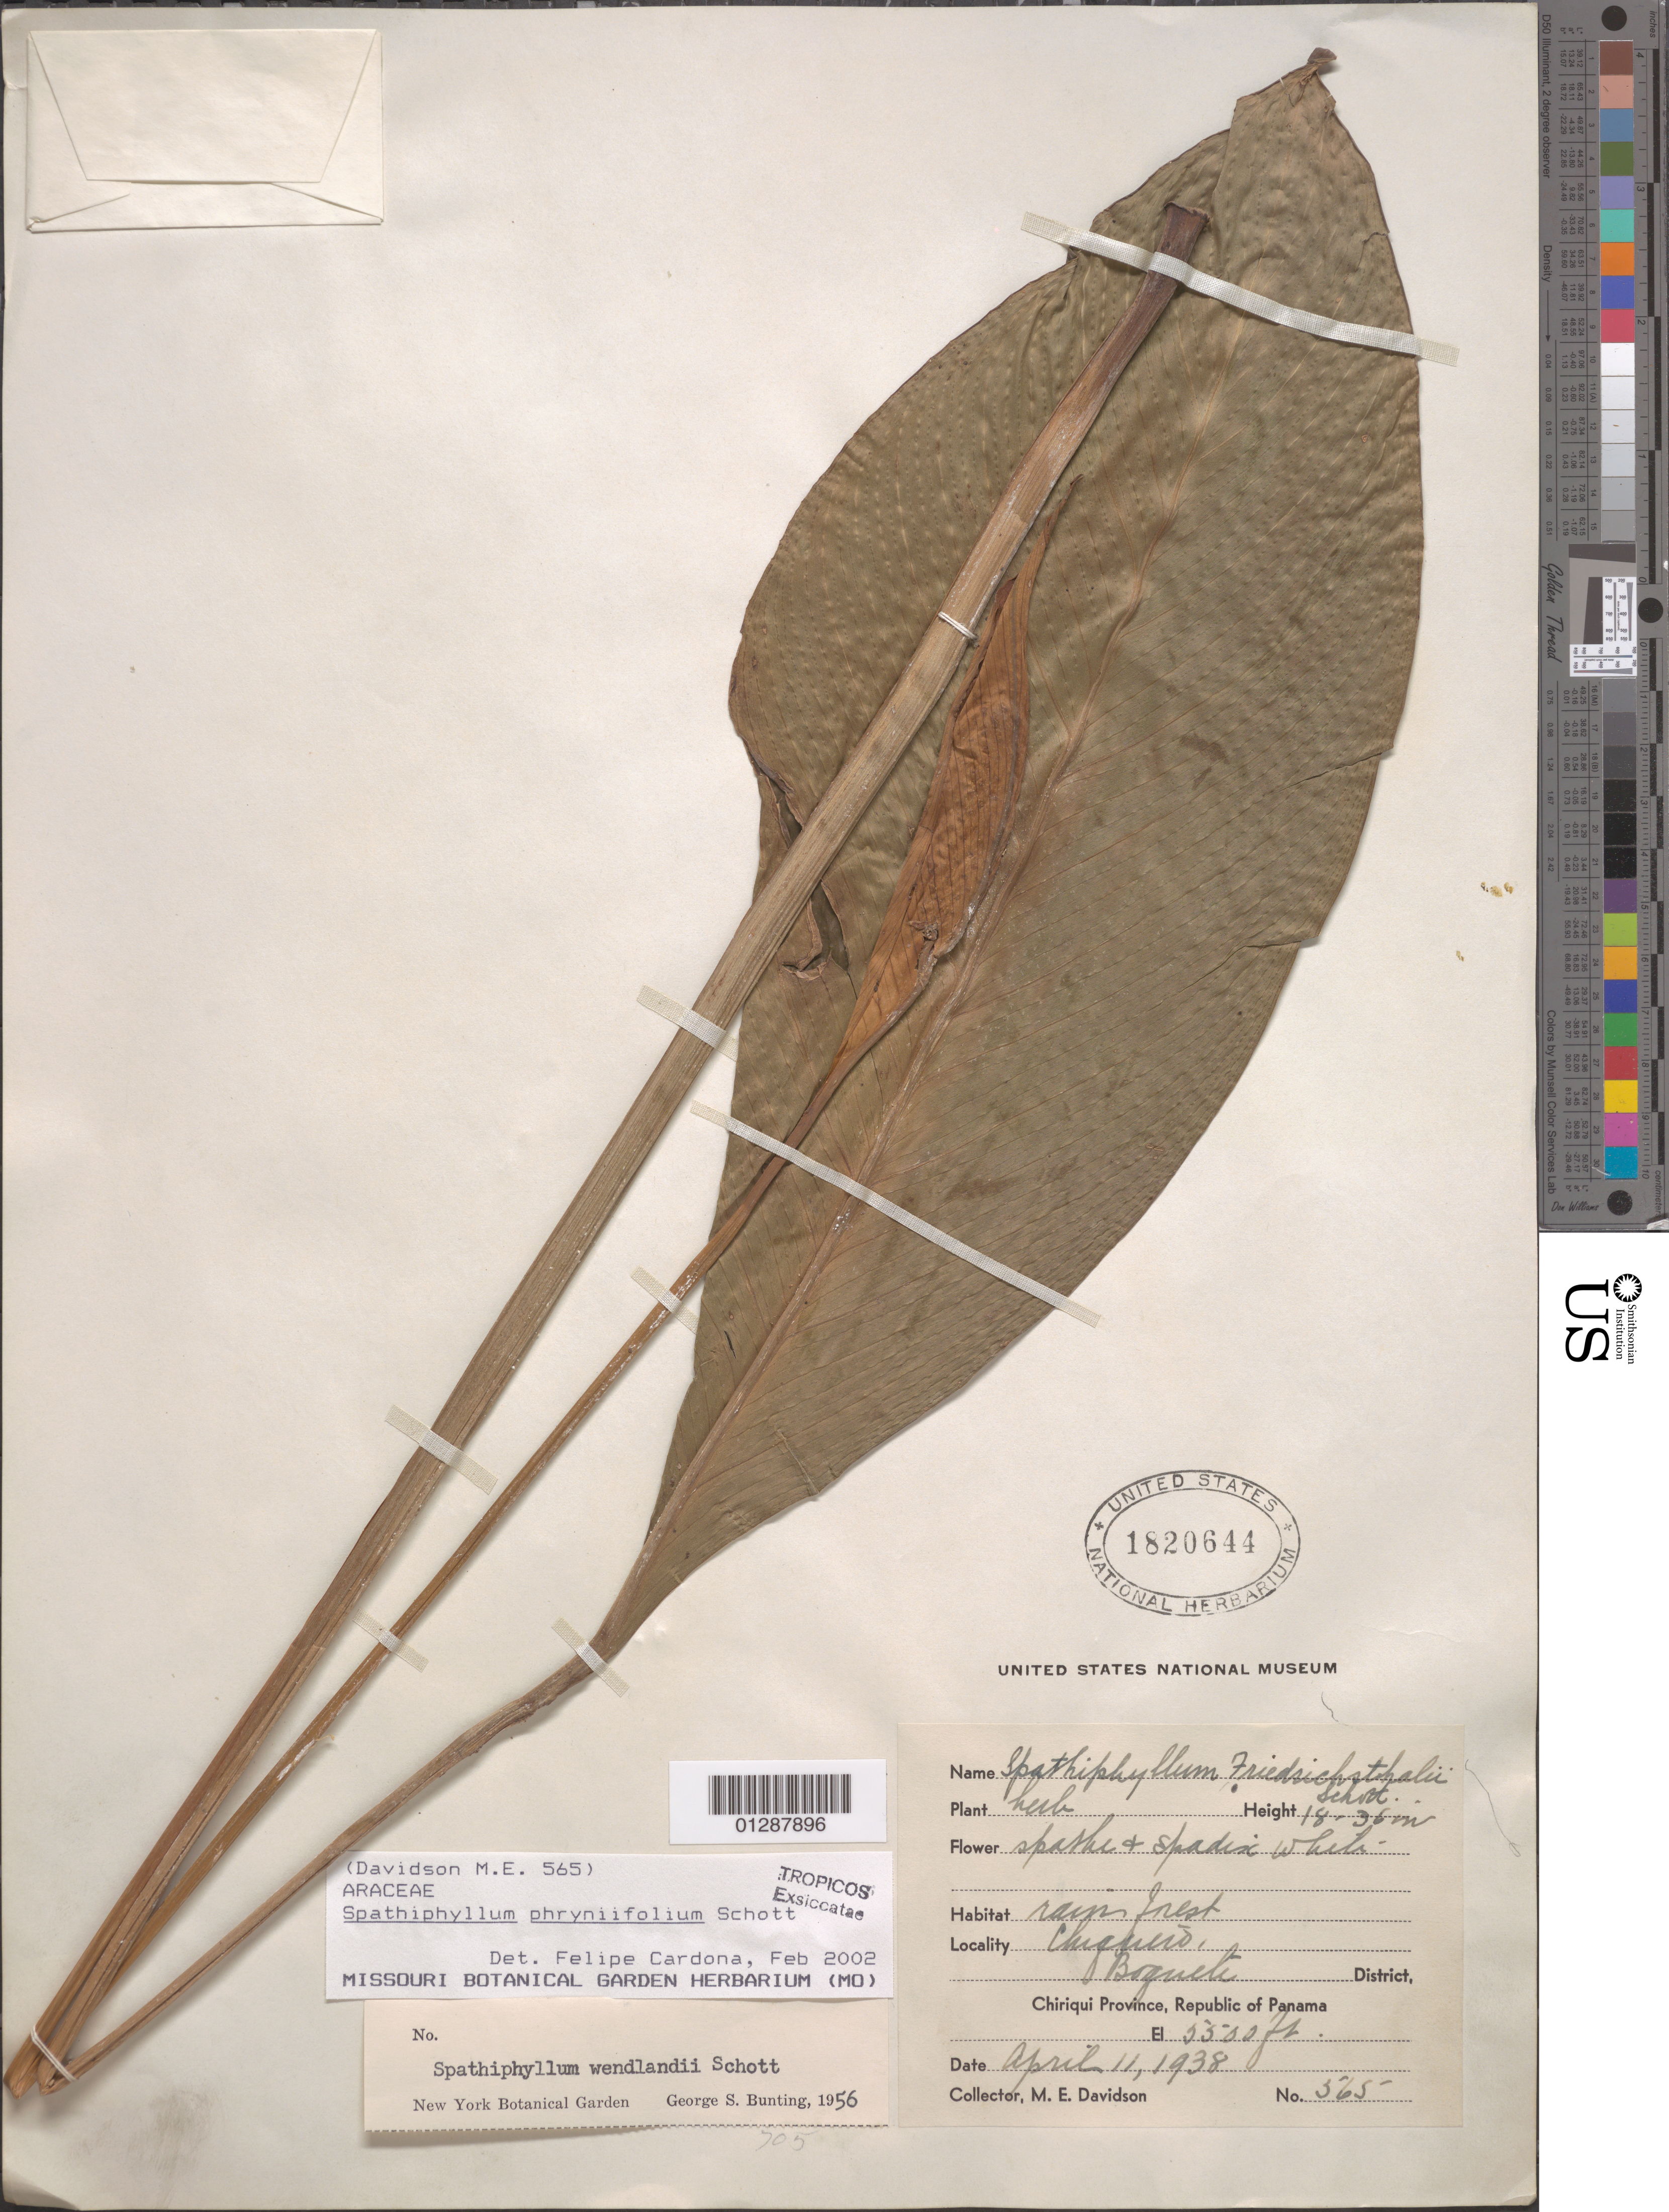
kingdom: Plantae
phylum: Tracheophyta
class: Liliopsida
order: Alismatales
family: Araceae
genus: Spathiphyllum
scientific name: Spathiphyllum phryniifolium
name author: Schott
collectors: M. E. Davidson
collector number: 565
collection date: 1938-04-11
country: Panama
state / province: Chiriqui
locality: Chiquero, Boquete District.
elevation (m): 1676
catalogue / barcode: US 1820644